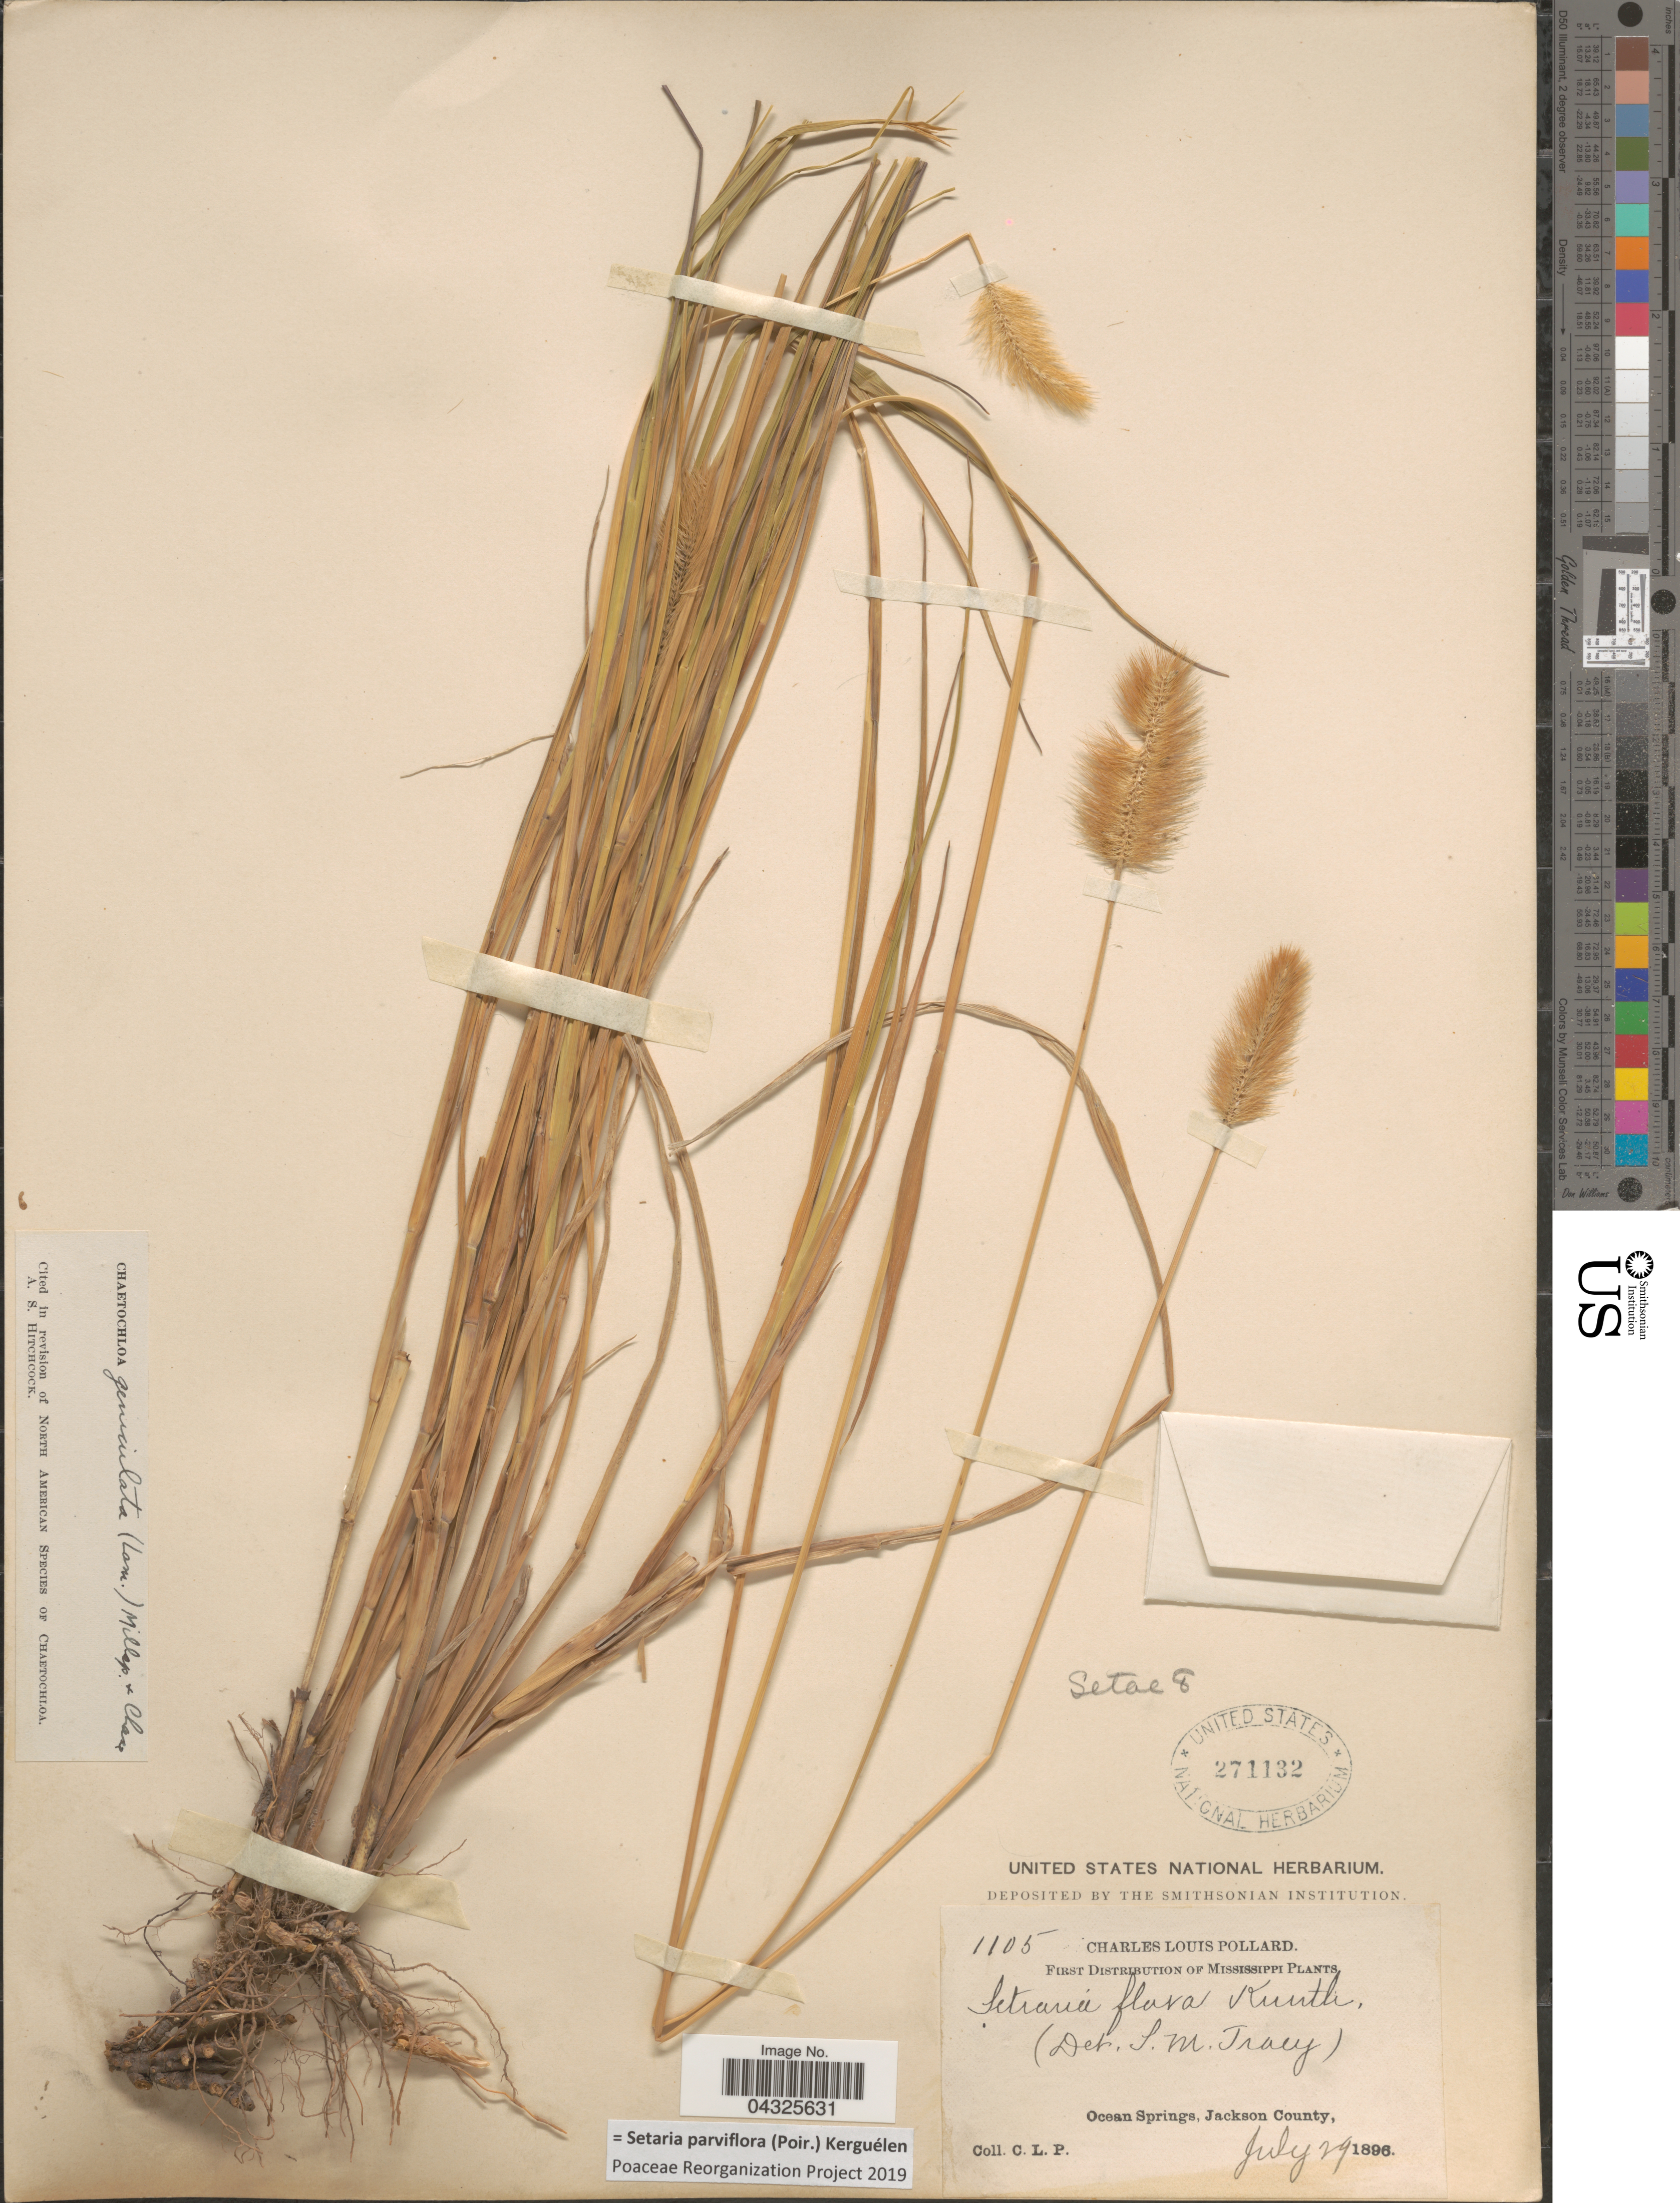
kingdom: Plantae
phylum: Tracheophyta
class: Liliopsida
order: Poales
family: Poaceae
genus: Setaria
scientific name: Setaria parviflora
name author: (Poir.) Kerguélen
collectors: C. L. Pollard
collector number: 1105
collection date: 1896-07-29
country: United States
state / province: Mississippi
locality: Ocean Springs, Jackson County.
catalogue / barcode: US 271132